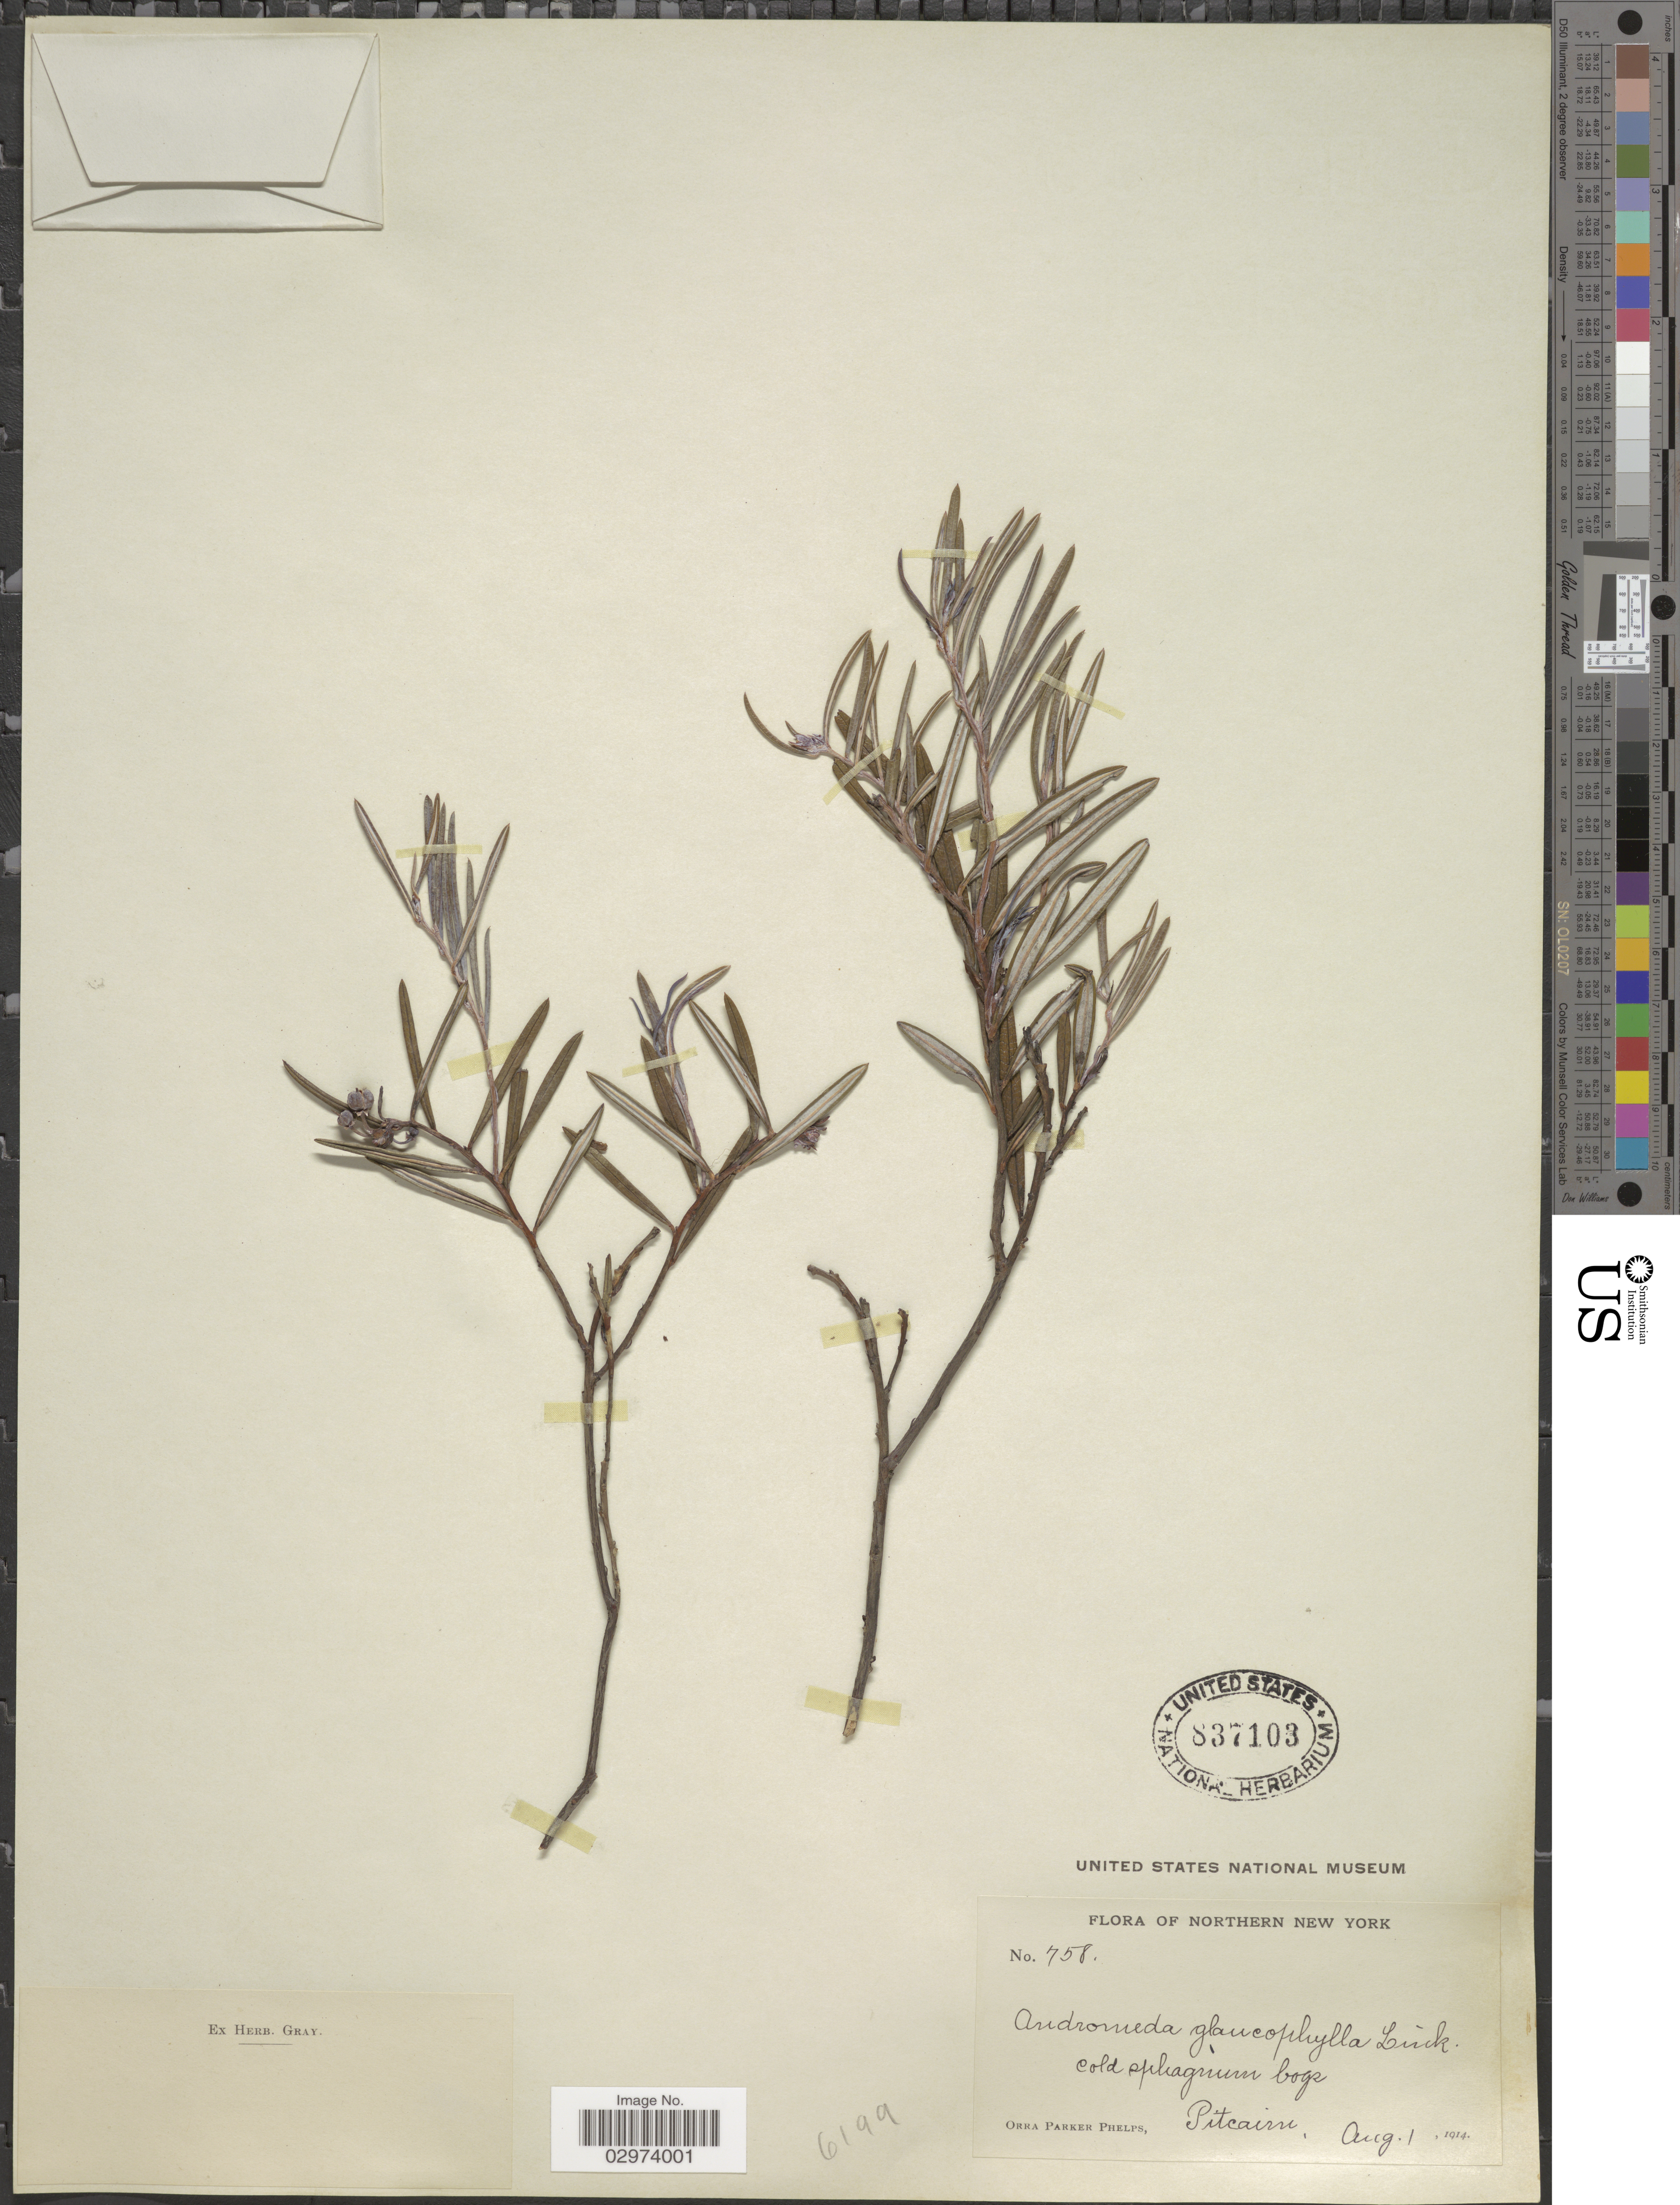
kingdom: Plantae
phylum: Tracheophyta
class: Magnoliopsida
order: Ericales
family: Ericaceae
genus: Andromeda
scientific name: Andromeda polifolia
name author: L.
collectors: O. P. Phelps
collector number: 758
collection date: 1914-08-01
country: United States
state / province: New York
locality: Northern New York. Pitcairn.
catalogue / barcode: US 837103